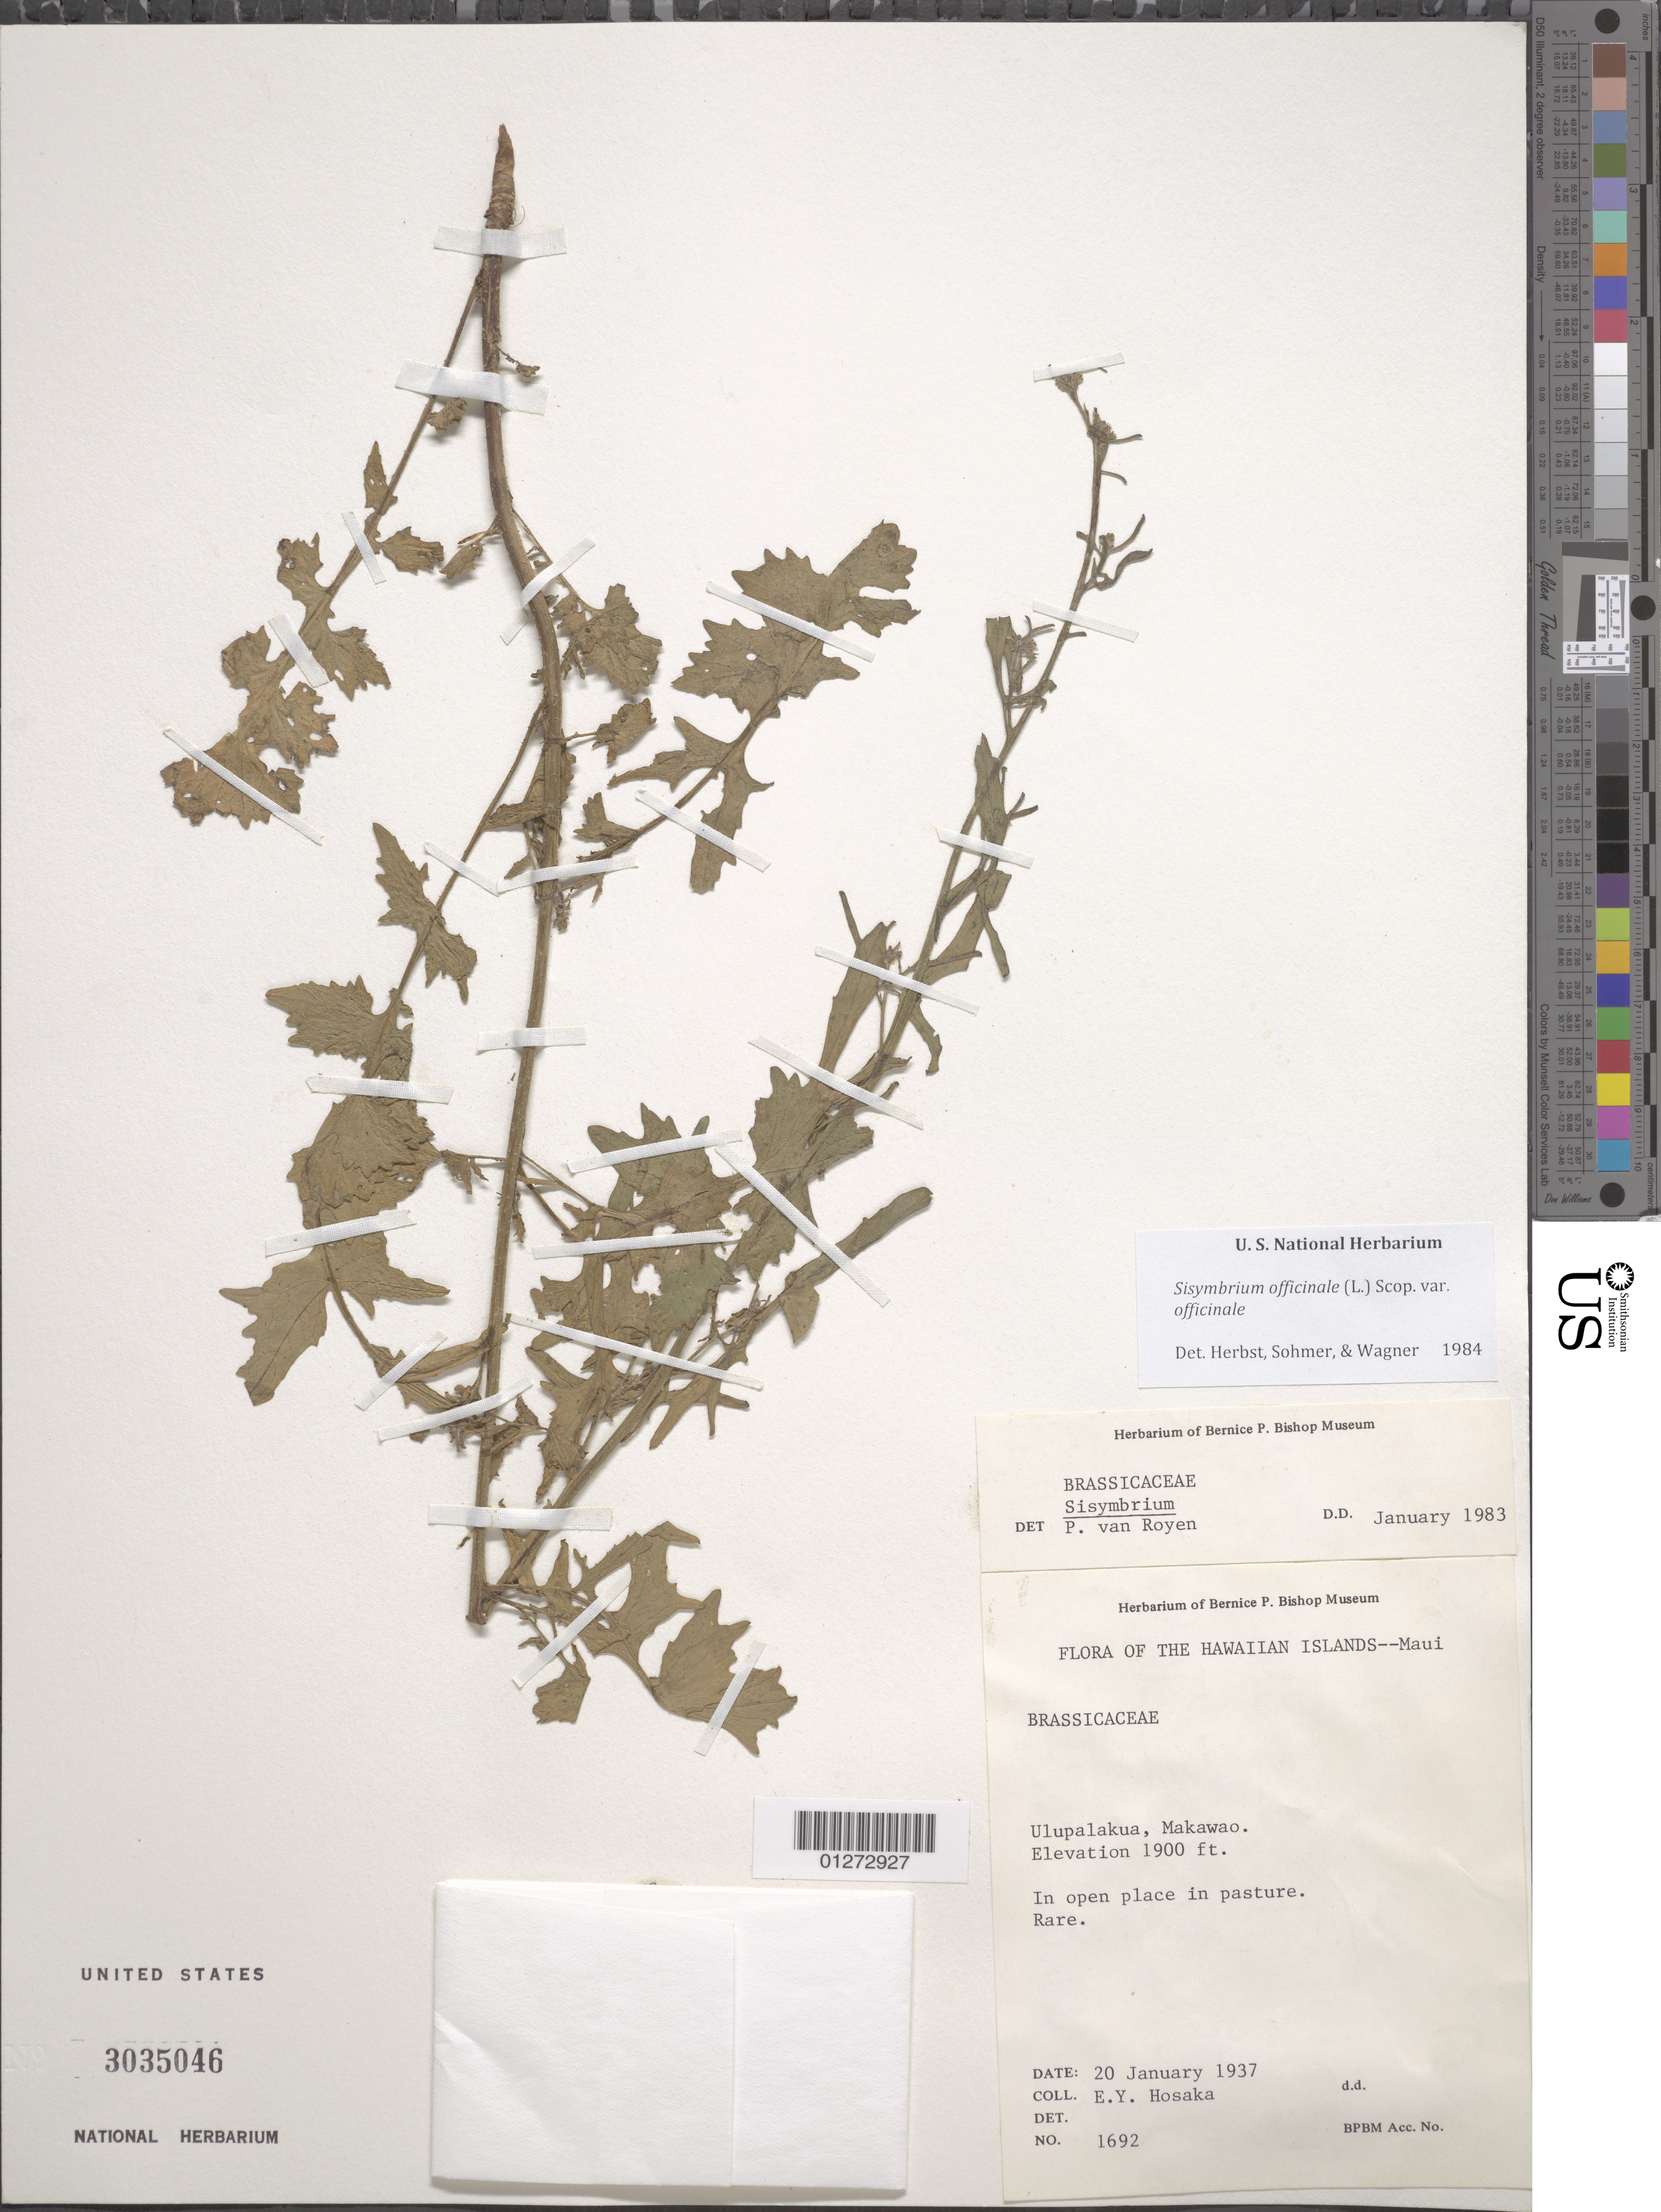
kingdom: Plantae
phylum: Tracheophyta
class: Magnoliopsida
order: Brassicales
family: Brassicaceae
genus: Sisymbrium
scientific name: Sisymbrium officinale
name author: (L.) Scop.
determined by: Wagner, W. L., (BOT), Smithsonian Institution - National Museum of Natural History (UNITED STATES)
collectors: E. Y. Hosaka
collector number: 1692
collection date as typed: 20 Jan 1937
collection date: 1937-01-20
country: United States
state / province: Hawaii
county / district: Maui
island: Maui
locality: Ulupalukua, Makawao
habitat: Open places and pastures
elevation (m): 579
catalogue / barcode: US 3035046